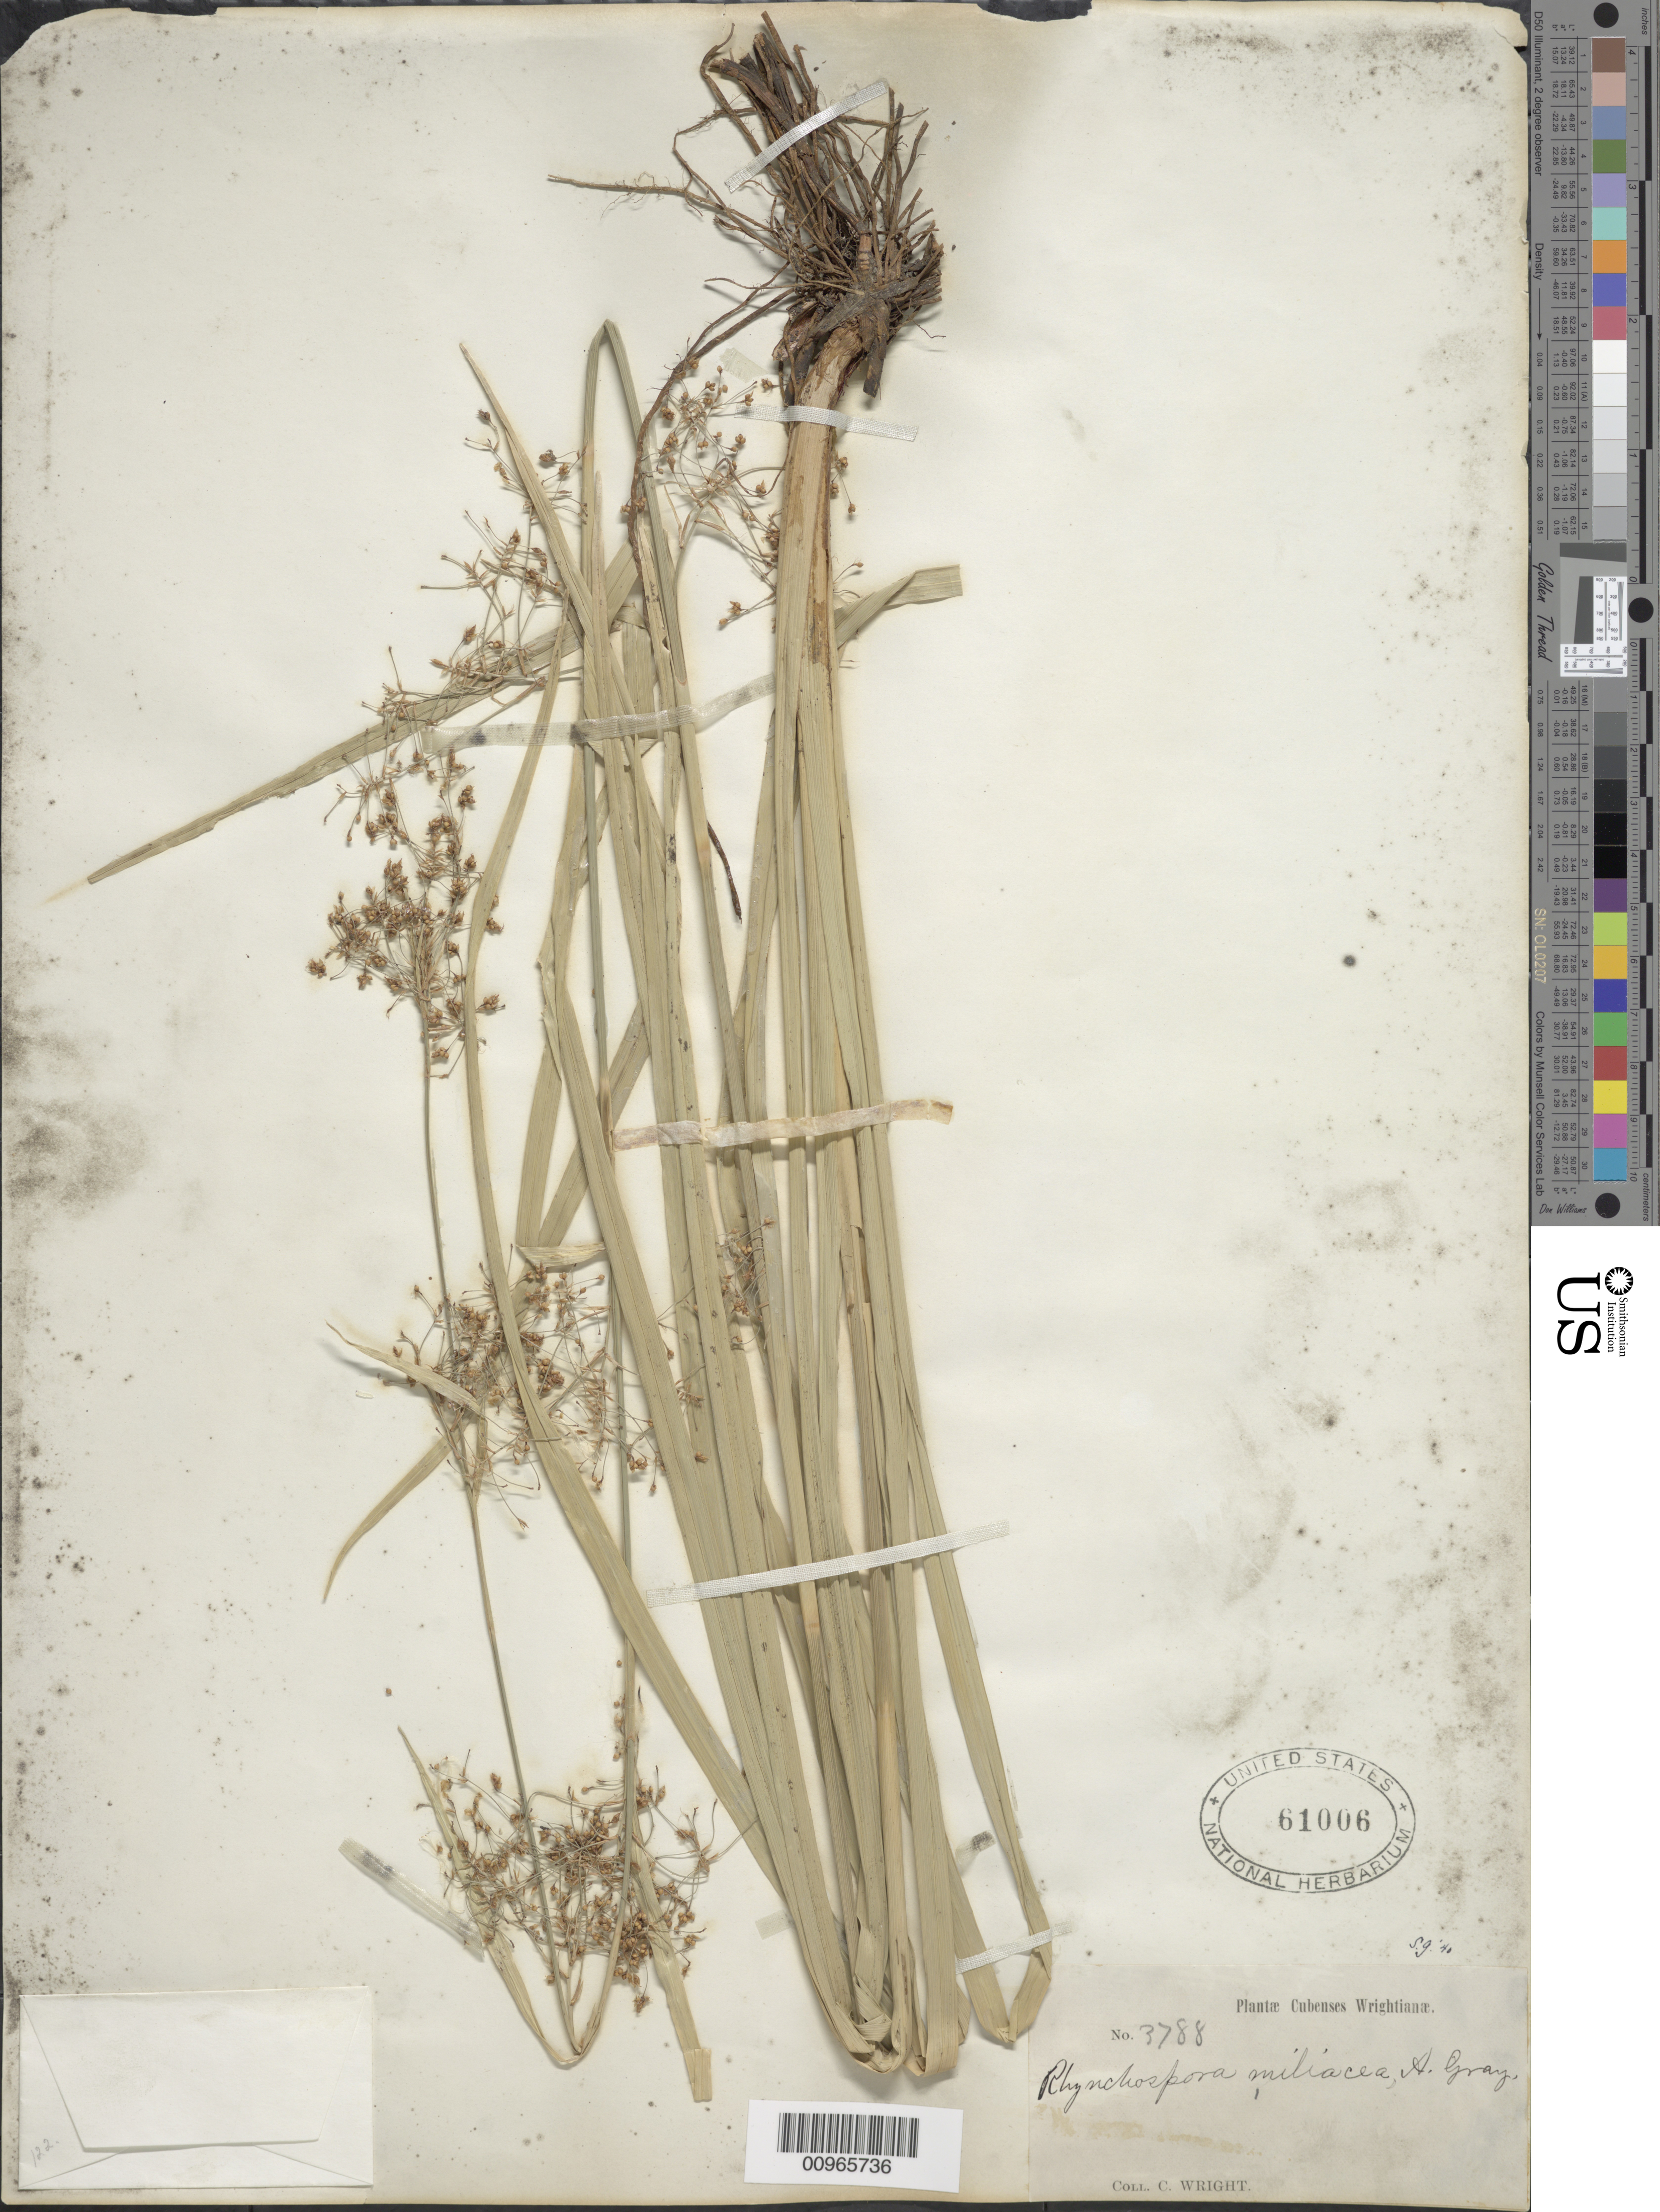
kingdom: Plantae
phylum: Tracheophyta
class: Liliopsida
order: Poales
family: Cyperaceae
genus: Rhynchospora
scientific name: Rhynchospora miliacea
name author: (Lam.) A. Gray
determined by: Gale, S.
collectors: C. Wright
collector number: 3788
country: Cuba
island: Cuba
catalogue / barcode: US 61006